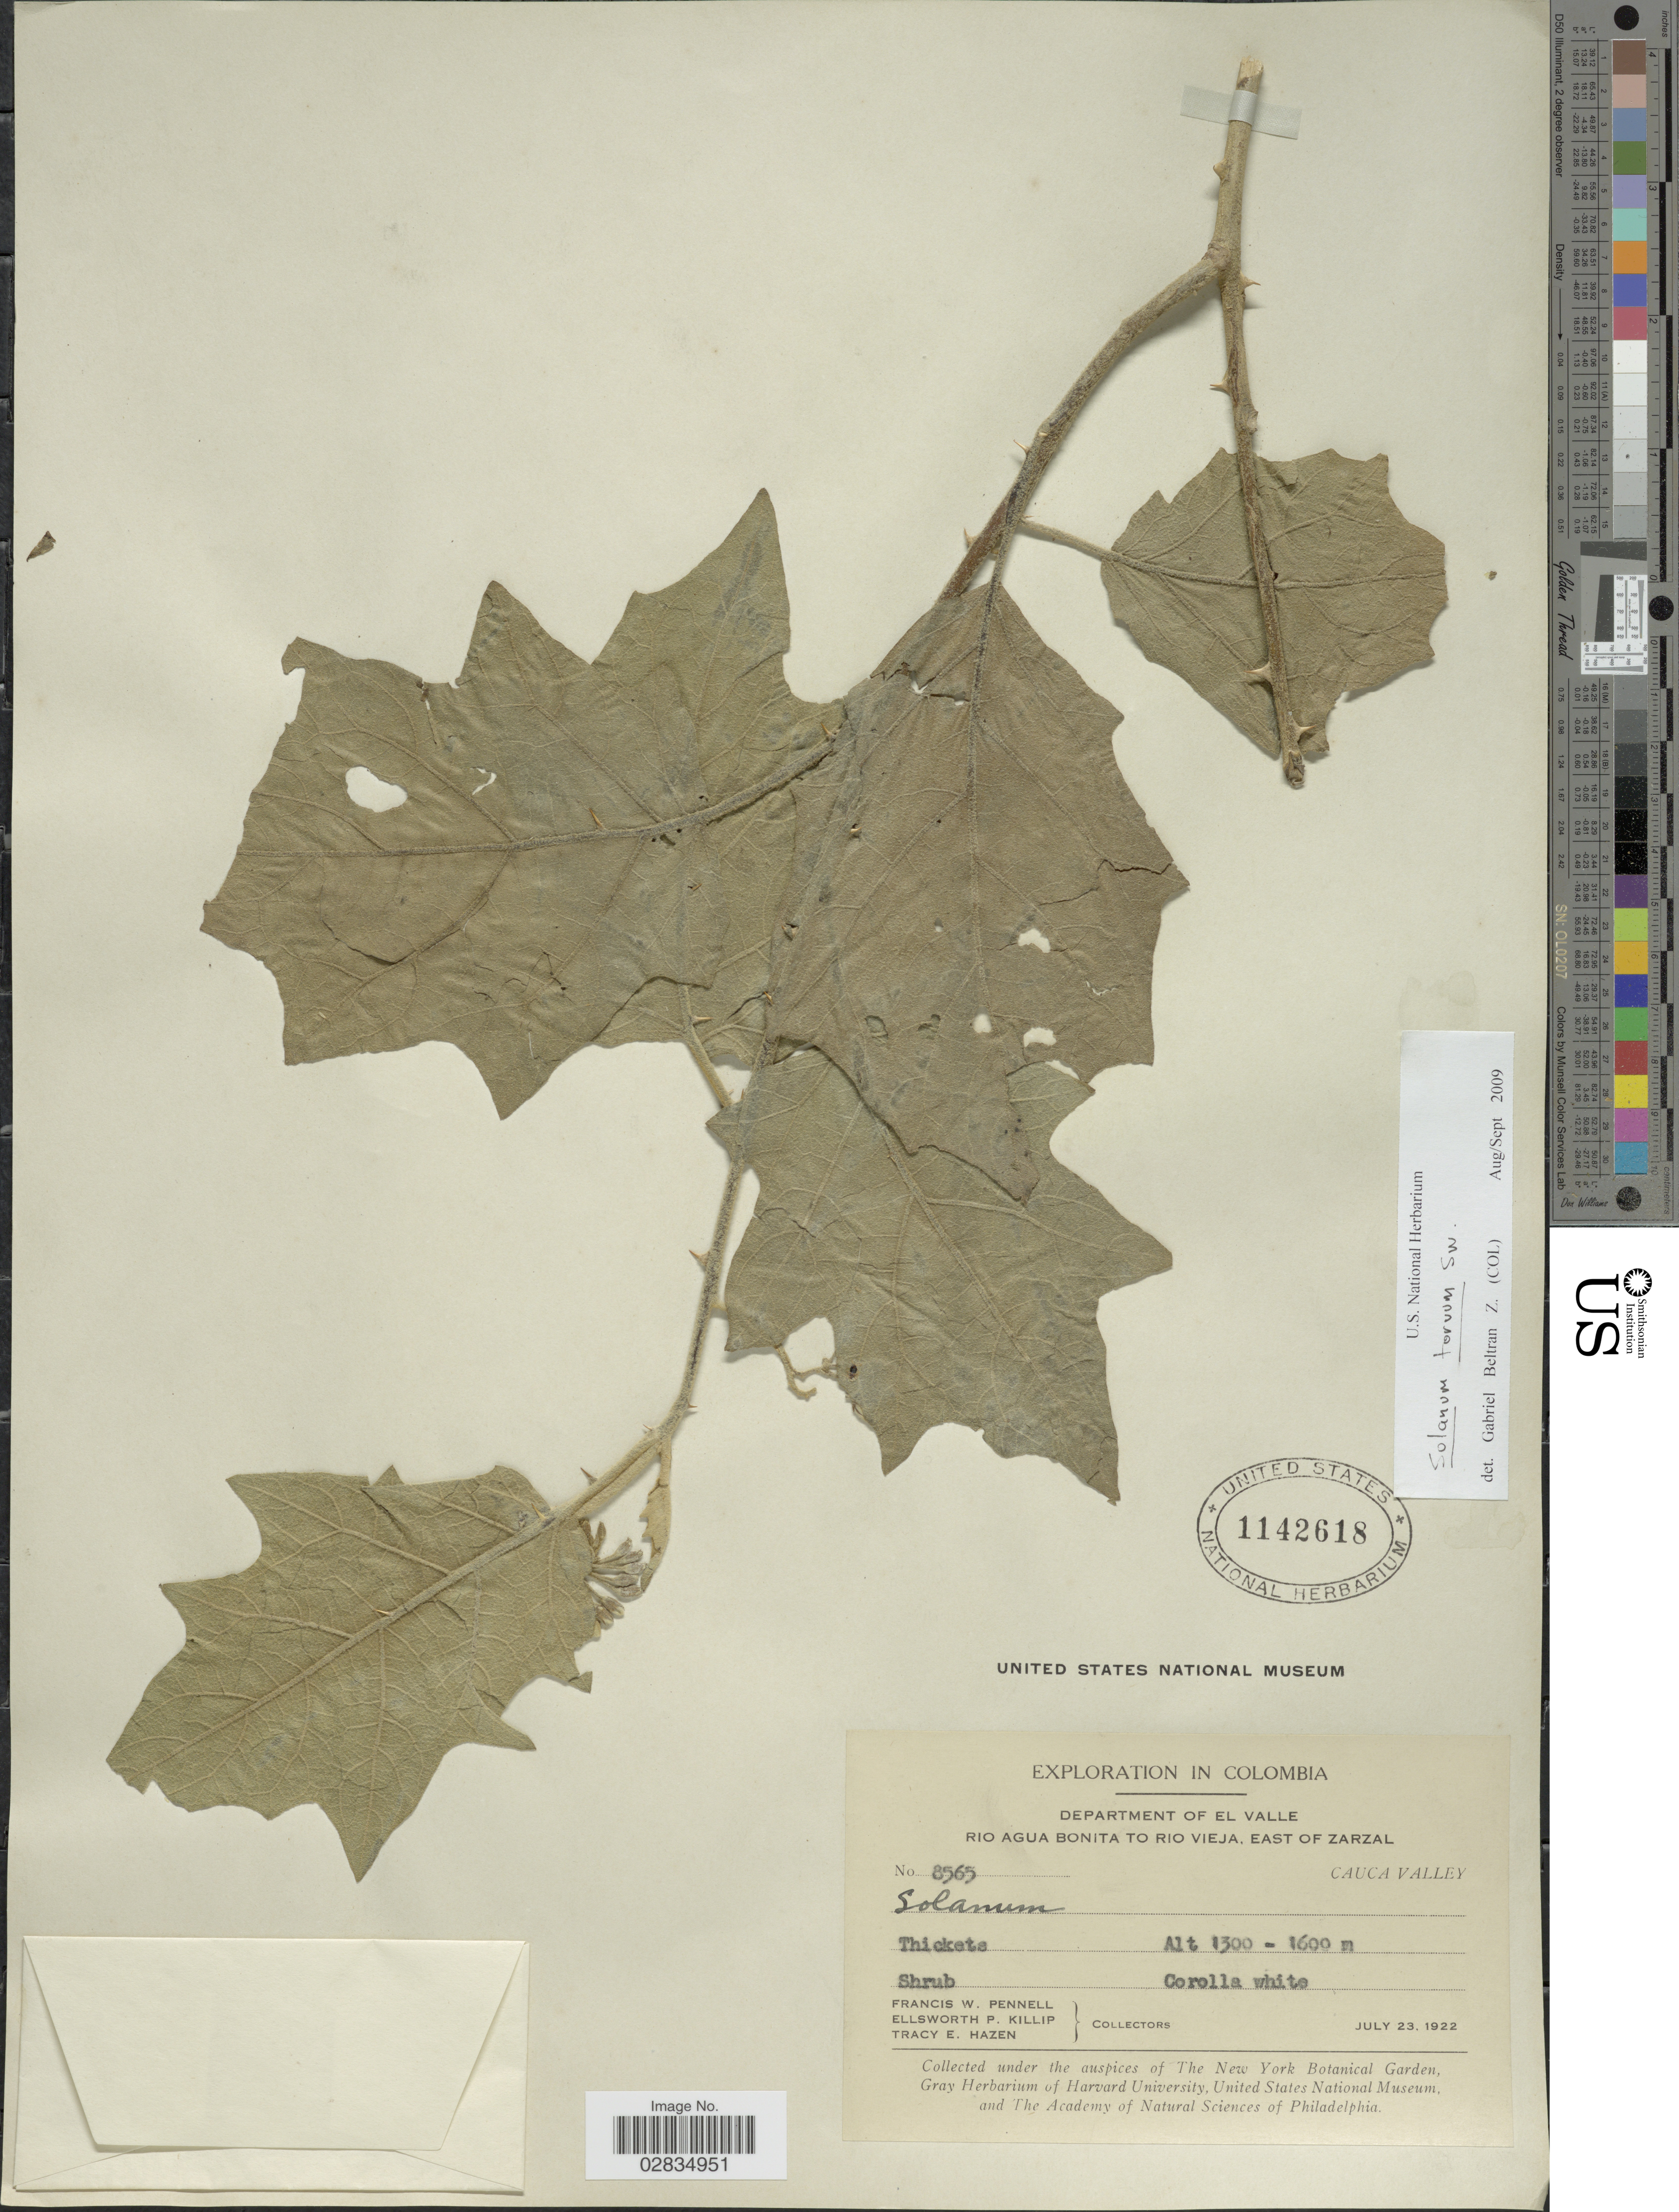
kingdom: Plantae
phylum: Tracheophyta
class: Magnoliopsida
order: Solanales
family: Solanaceae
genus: Solanum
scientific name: Solanum torvum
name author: Sw.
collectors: F. W. Pennell, E. P. Killip & T. E. Hazen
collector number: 8565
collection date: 1922-07-23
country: Colombia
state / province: Valle del Cauca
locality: Department of El Valle, Rio Agua Bonita to Rio Vieja, East of Zarzal, Cauca Valley.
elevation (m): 1300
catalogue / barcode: US 1142618